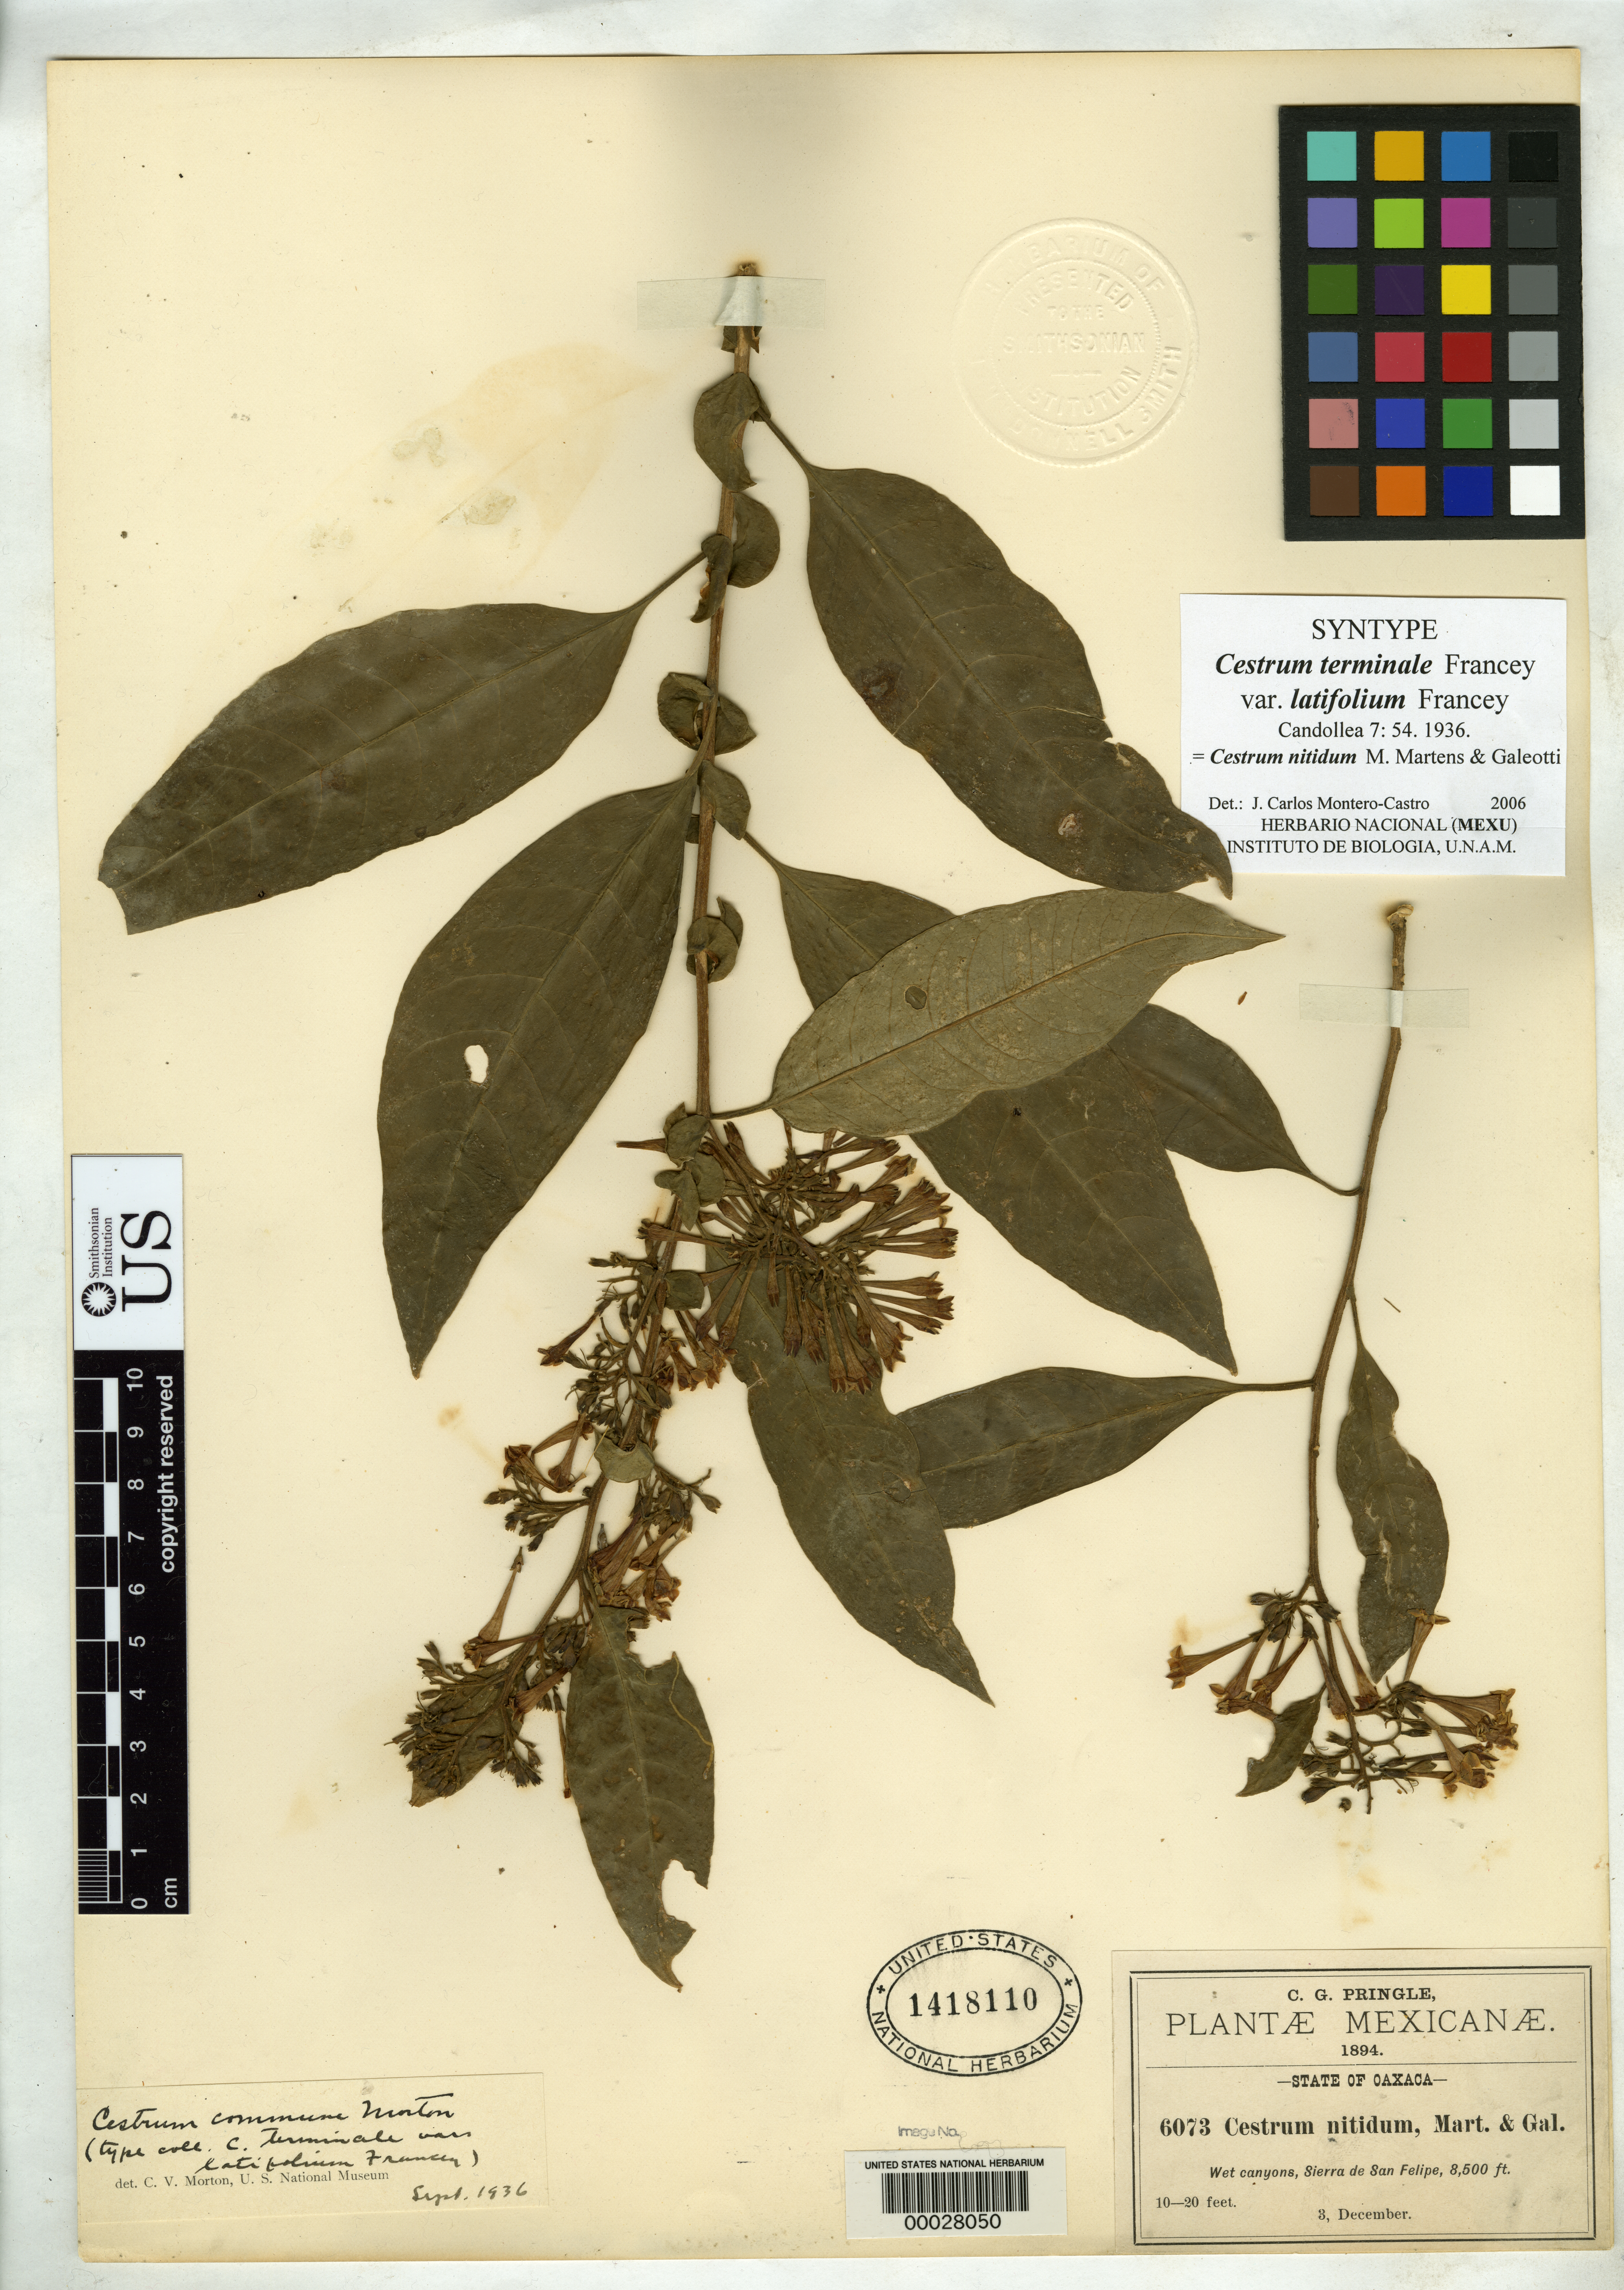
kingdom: Plantae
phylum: Tracheophyta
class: Magnoliopsida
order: Solanales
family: Solanaceae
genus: Cestrum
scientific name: Cestrum terminale var. latifolium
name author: Francey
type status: Isosyntype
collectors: C. G. Pringle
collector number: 6073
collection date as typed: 03 Dec 1894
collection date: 1894-12-03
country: Mexico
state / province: Oaxaca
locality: Sierra de San Felipe.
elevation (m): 2591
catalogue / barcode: US 1418110